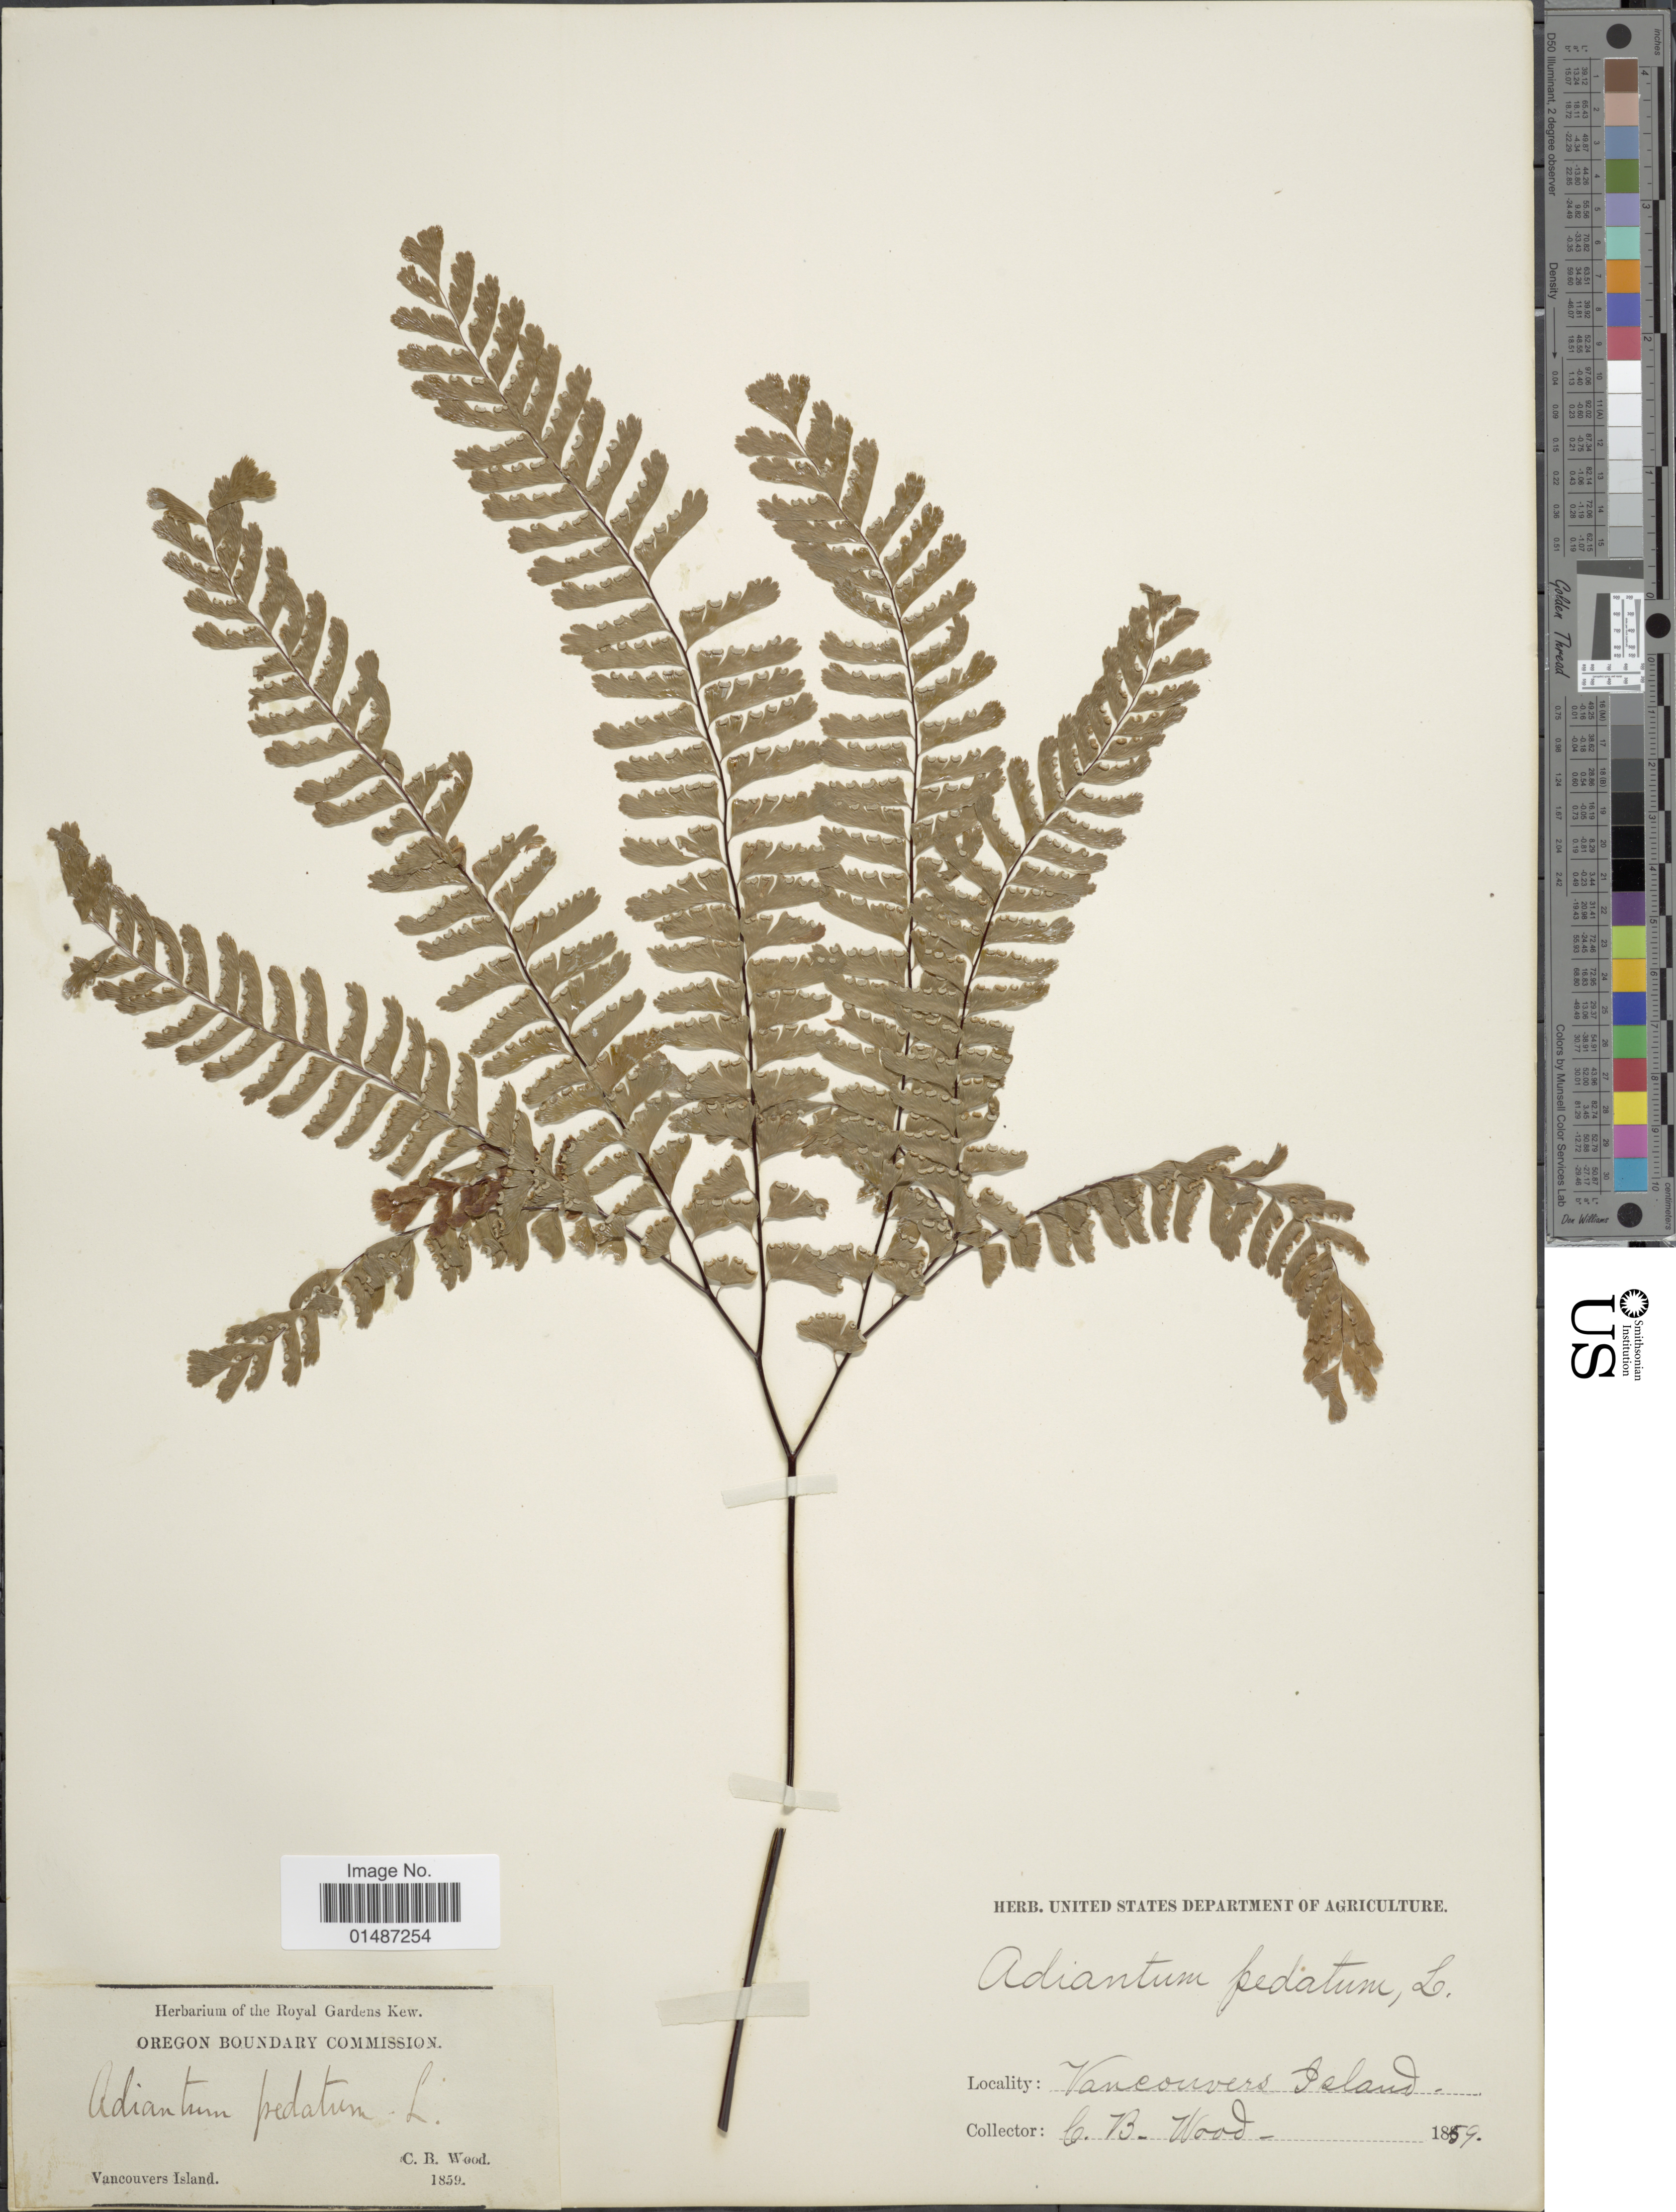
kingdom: Plantae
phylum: Tracheophyta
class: Polypodiopsida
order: Polypodiales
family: Pteridaceae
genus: Adiantum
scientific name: Adiantum pedatum subsp. aleuticum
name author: (Rupr.) Calder & Roy L. Taylor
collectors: C. Wood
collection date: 1859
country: Canada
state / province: British Columbia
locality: Vancouver Island.